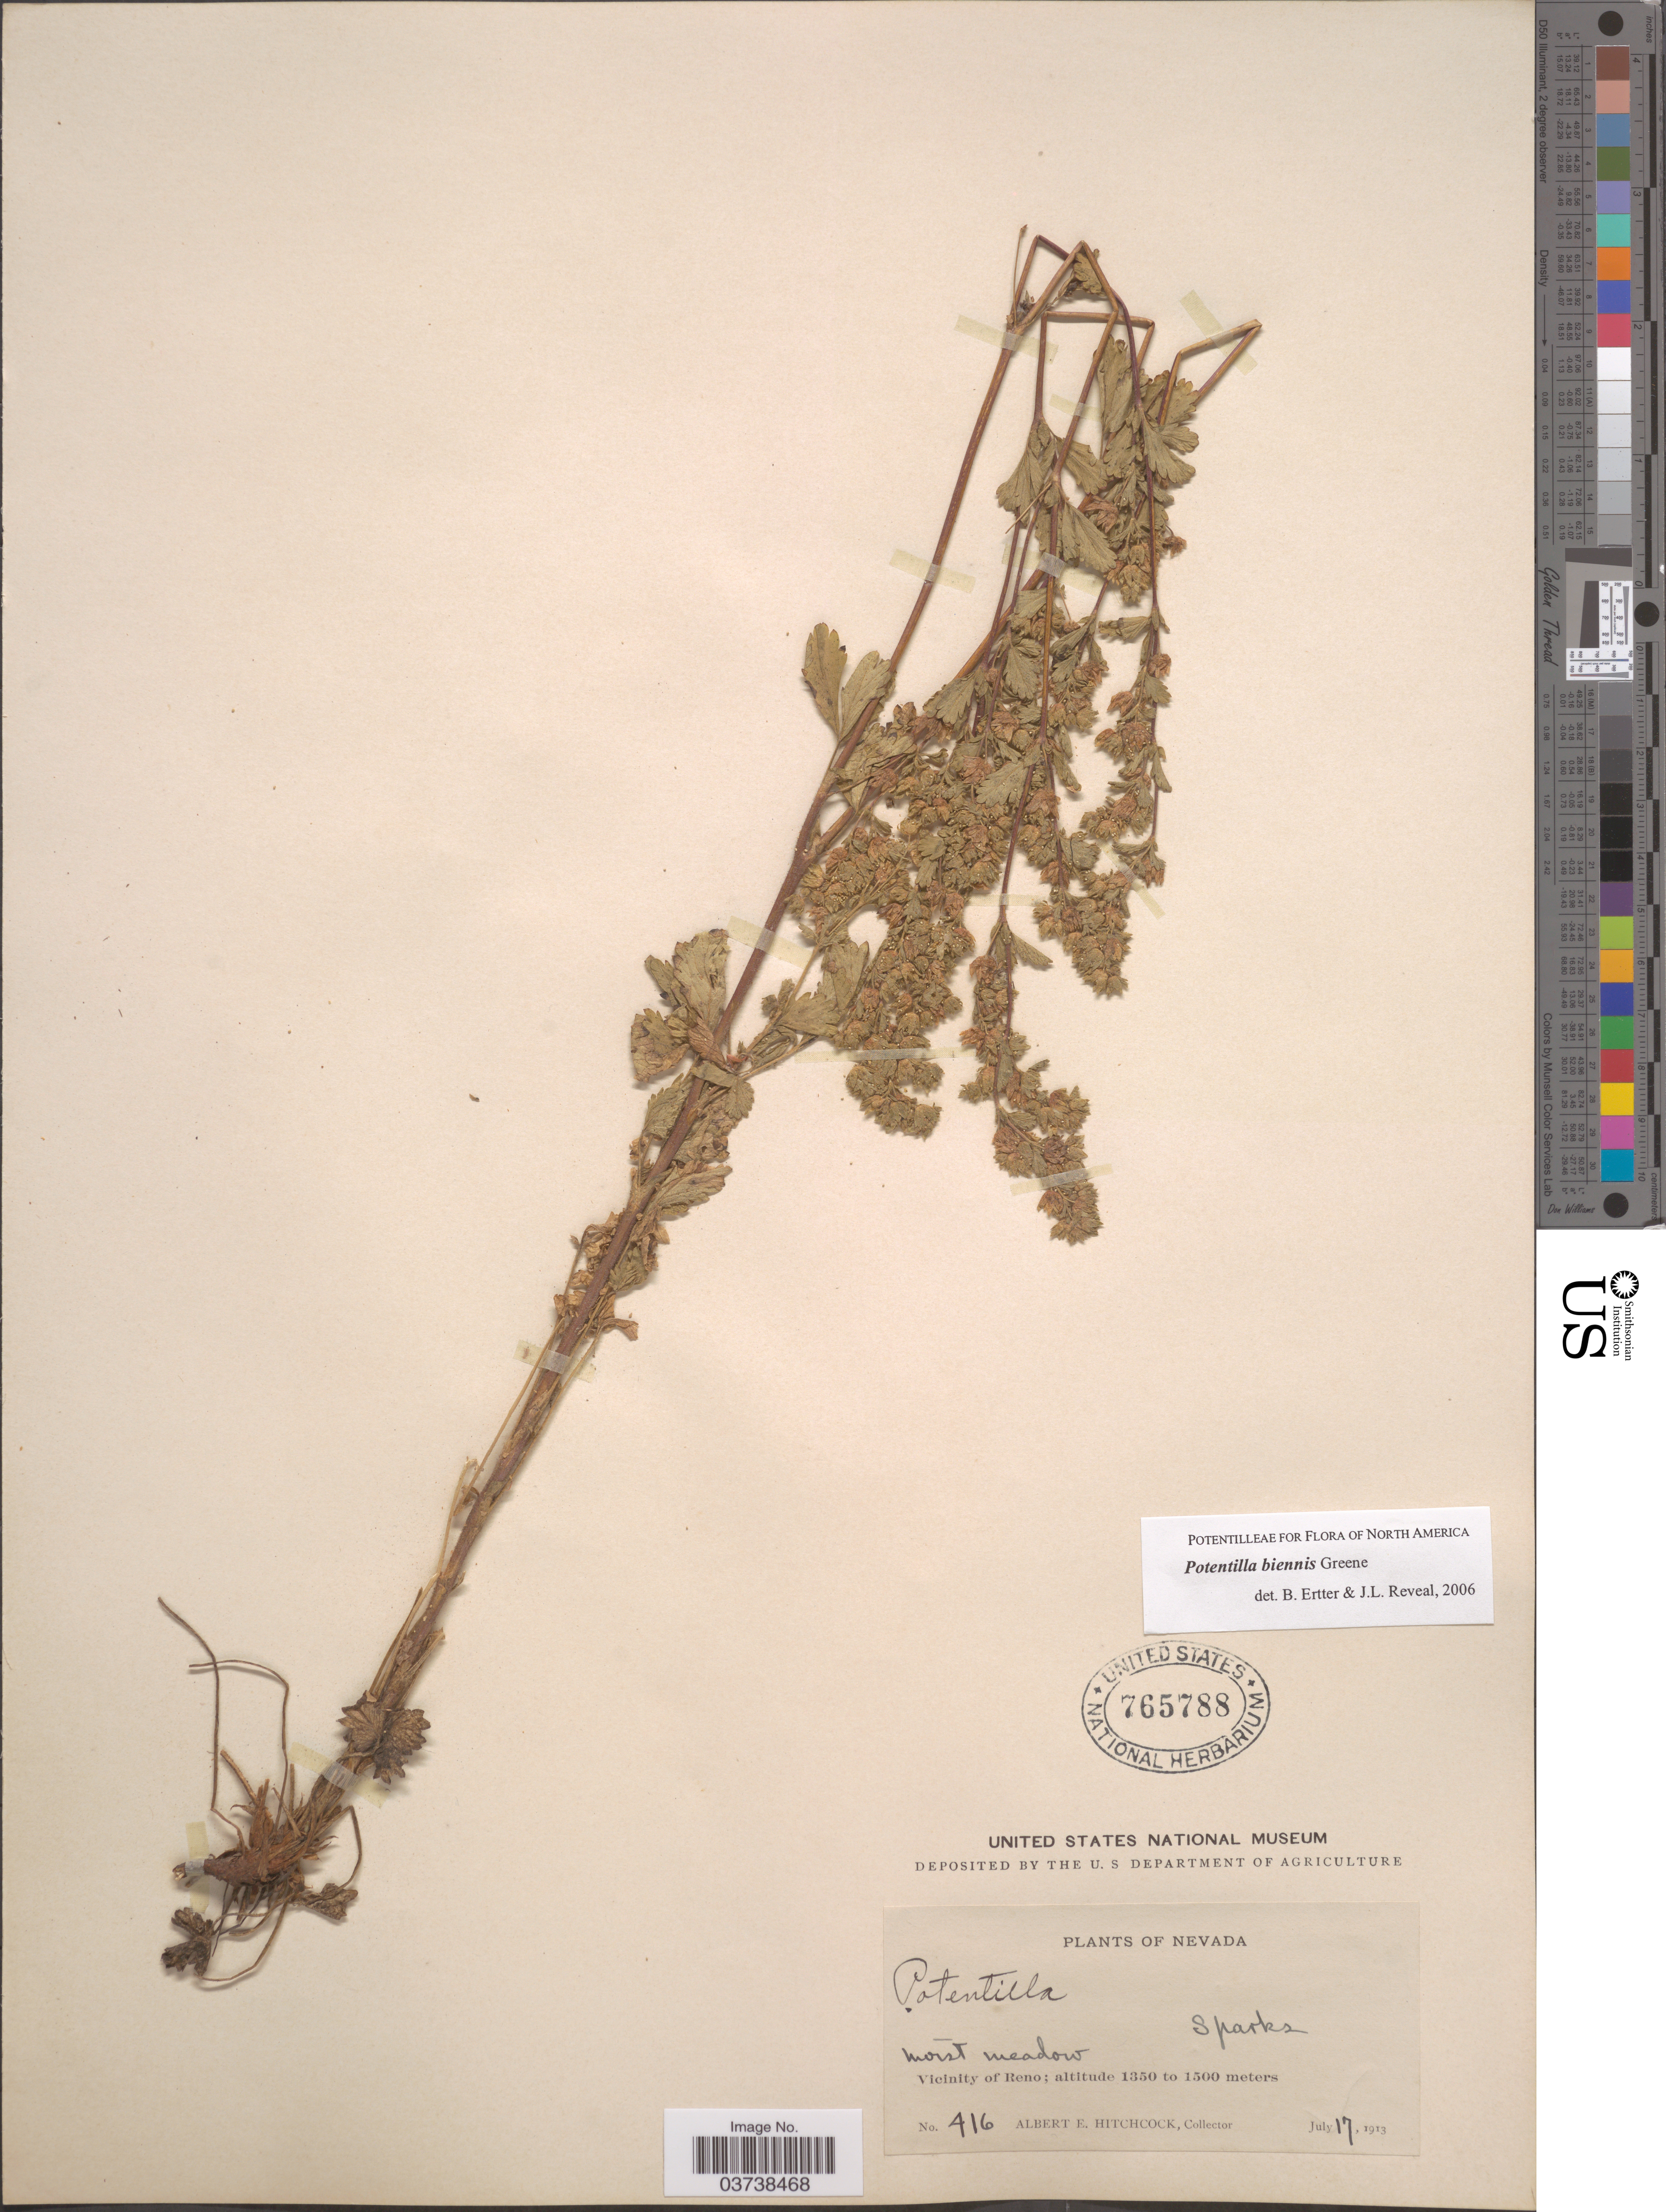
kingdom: Plantae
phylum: Tracheophyta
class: Magnoliopsida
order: Rosales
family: Rosaceae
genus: Potentilla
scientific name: Potentilla biennis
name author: Greene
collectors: A. Hitchcock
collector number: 416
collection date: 1913-07-17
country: United States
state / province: Nevada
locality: Vicinity of Reno.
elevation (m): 1350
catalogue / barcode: US 765788